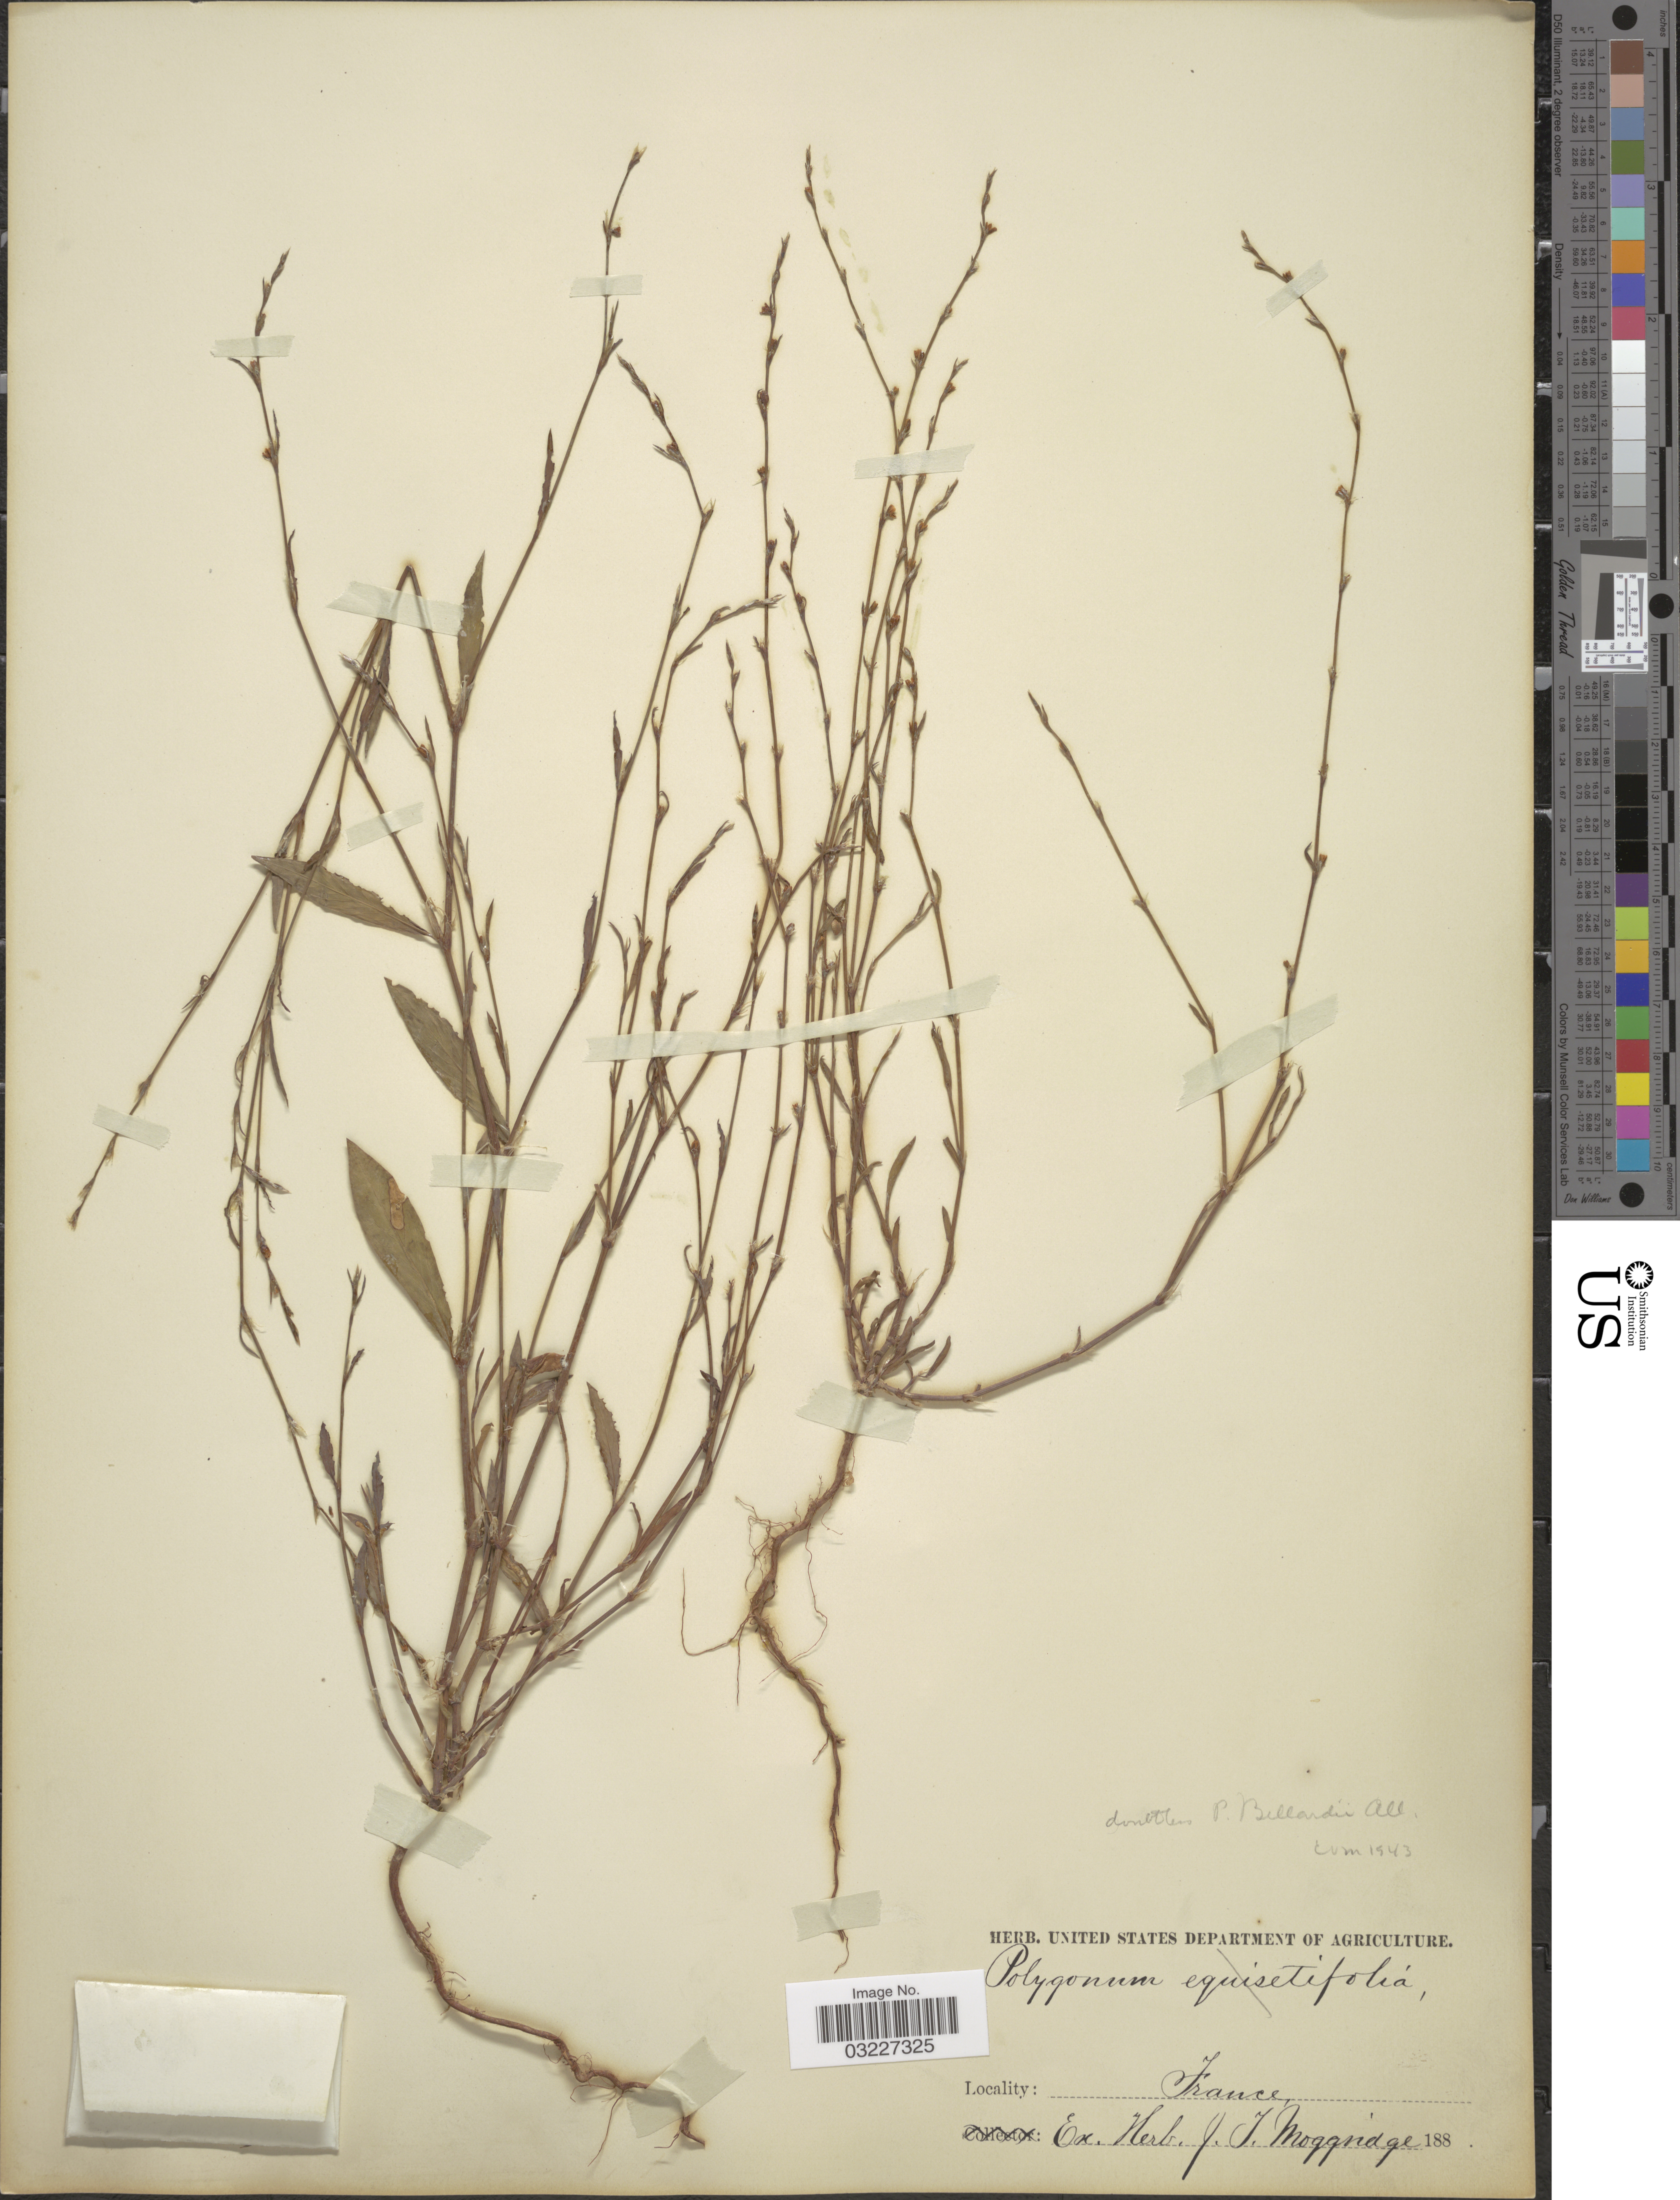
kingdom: Plantae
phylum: Tracheophyta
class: Magnoliopsida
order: Caryophyllales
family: Polygonaceae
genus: Polygonum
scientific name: Polygonum bellardii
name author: All.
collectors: ex herb. J.T. Moggridge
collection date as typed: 188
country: France